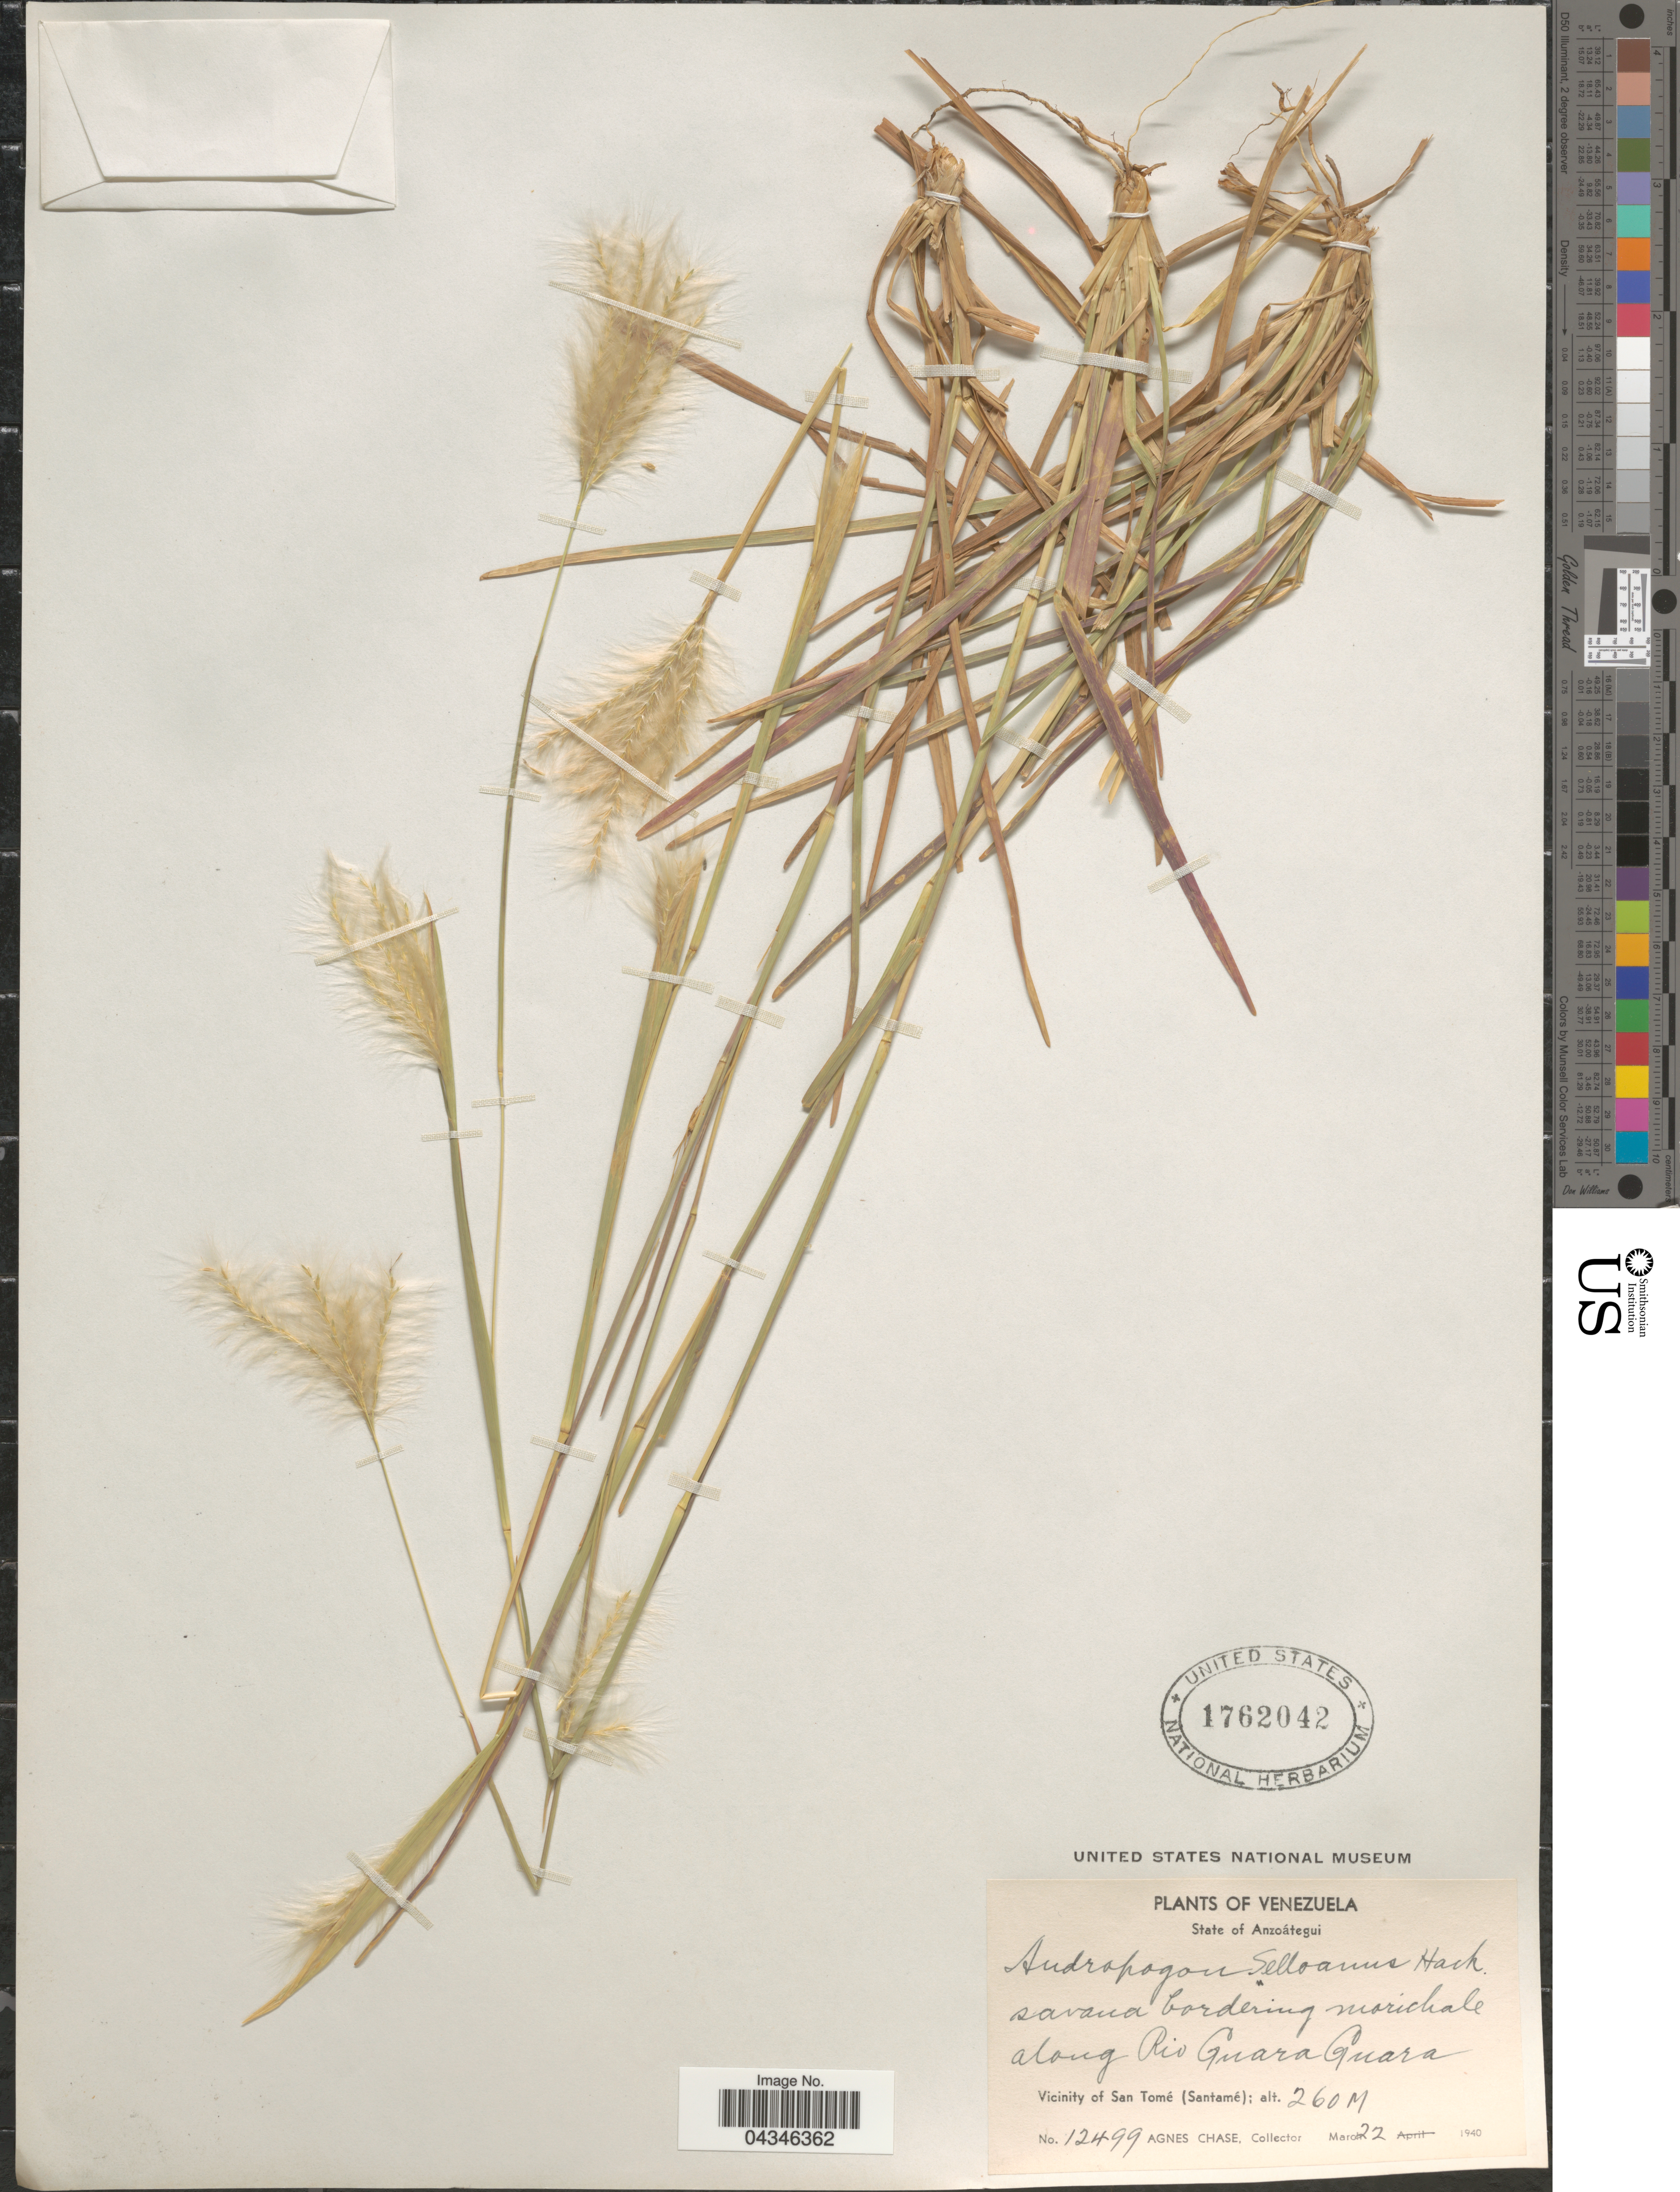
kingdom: Plantae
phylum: Tracheophyta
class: Liliopsida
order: Poales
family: Poaceae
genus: Andropogon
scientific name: Andropogon selloanus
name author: (Hack.) Hack.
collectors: A. Chase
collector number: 12499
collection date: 1940-03-22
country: Venezuela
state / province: Anzoategui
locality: Savana bordering morichale along Rio Guara Guara. Vicinity of San Tomê (Santamé).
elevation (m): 260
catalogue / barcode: US 1762042